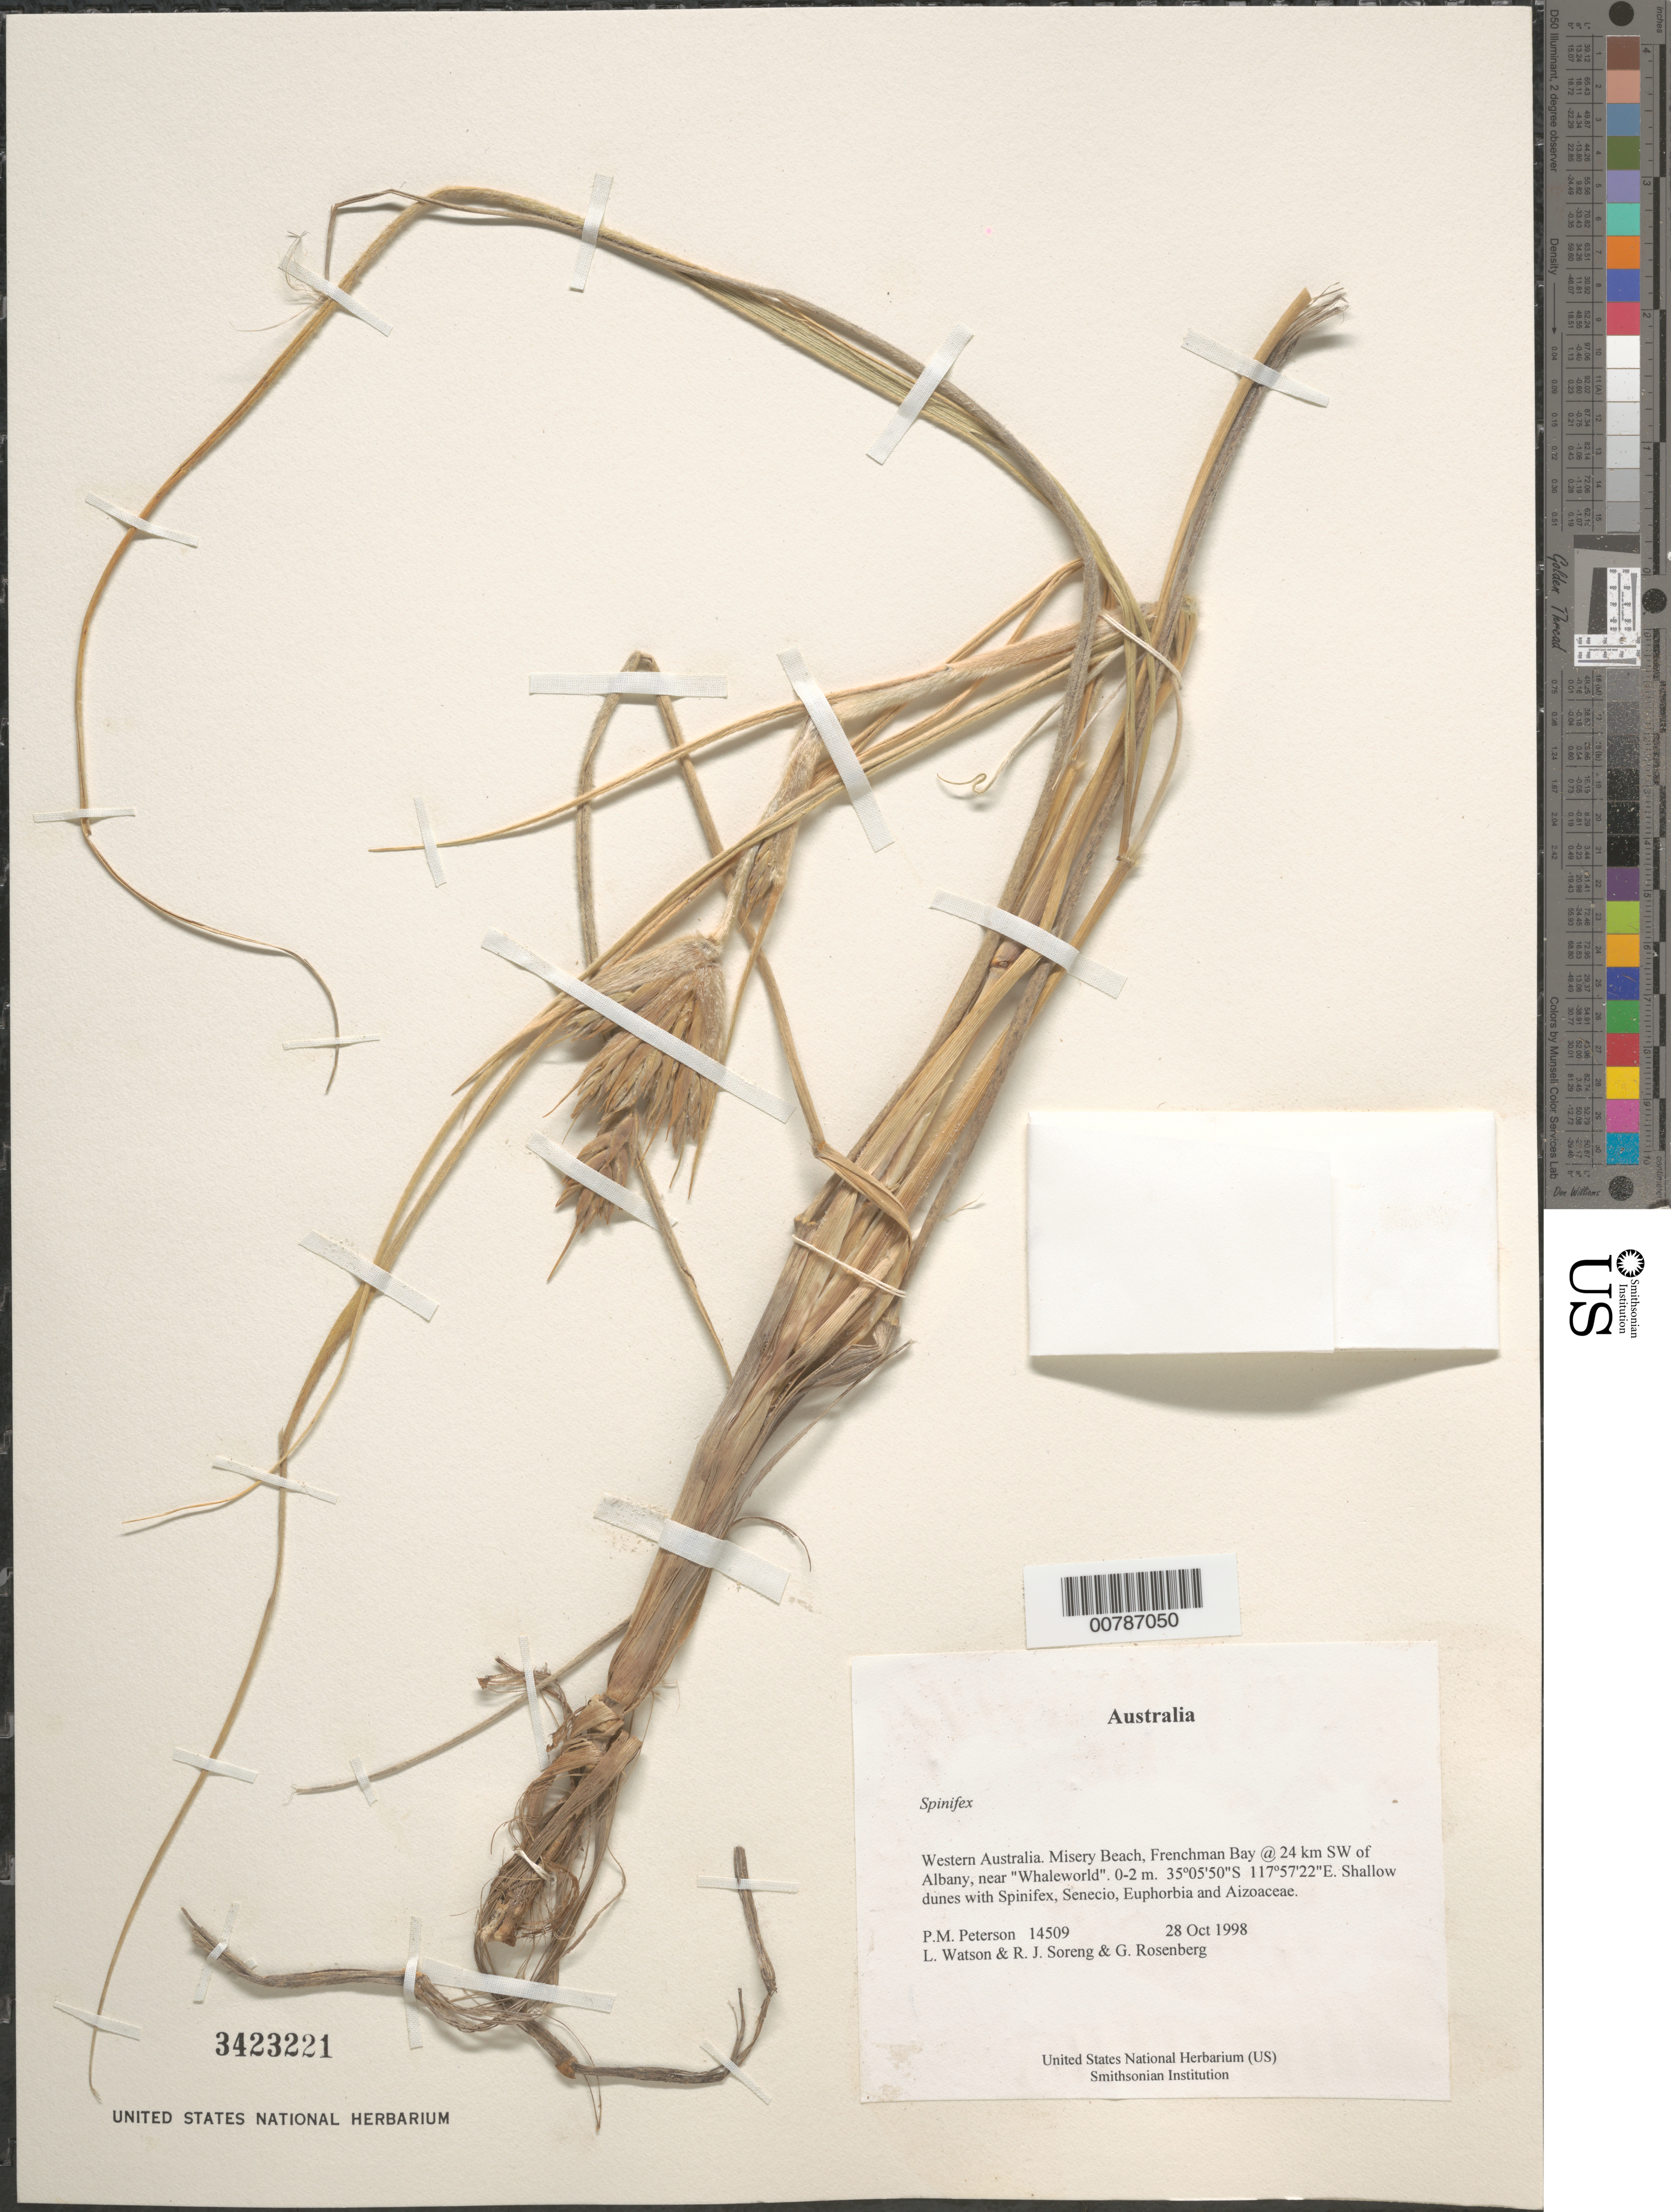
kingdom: Plantae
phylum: Tracheophyta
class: Liliopsida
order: Poales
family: Poaceae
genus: Spinifex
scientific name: Spinifex sp.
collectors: P. M. Peterson, L. Watson, R. J. Soreng & G. Rosenberg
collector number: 14509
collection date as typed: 28 Oct 1998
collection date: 1998-10-28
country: Australia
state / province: Western Australia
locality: Misery Beach, Frenchman Bay @ 24 km SW of Albany, near "Whaleworld".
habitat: Shallow dunes with Spinifex, Senecio, Euphorbia and Aizoaceae.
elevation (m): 0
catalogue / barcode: US 3423221